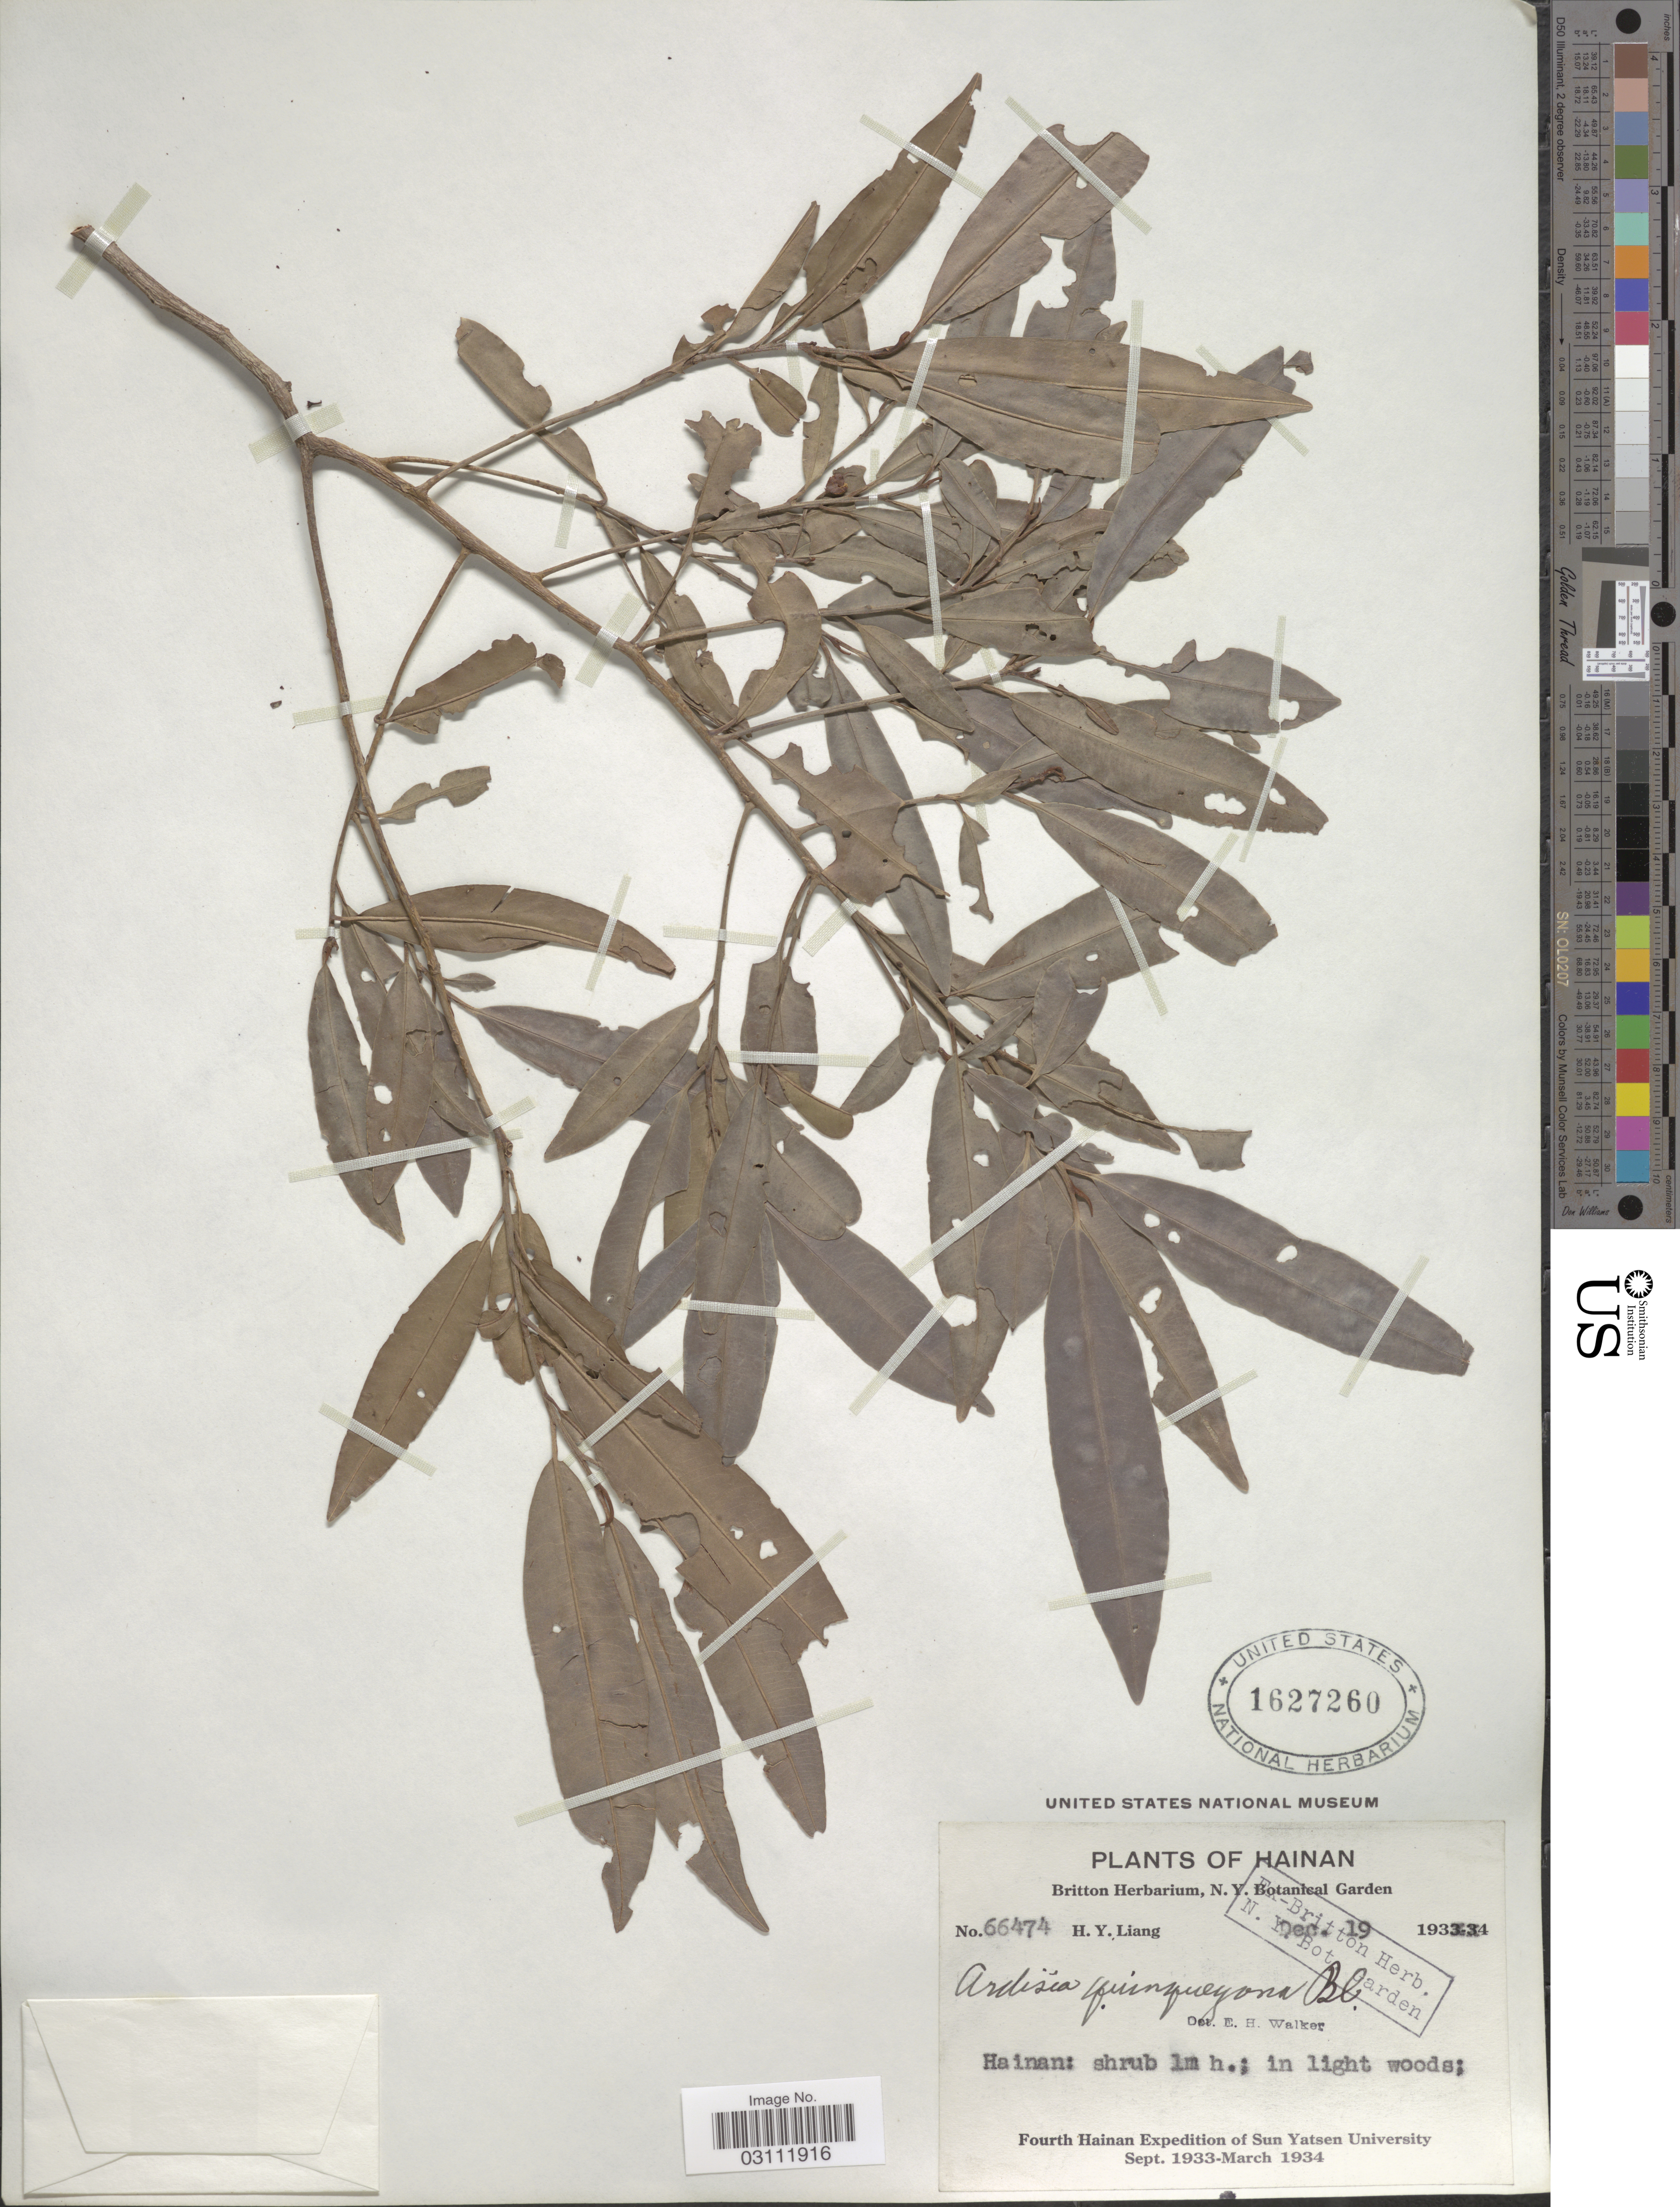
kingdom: Plantae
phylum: Tracheophyta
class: Magnoliopsida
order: Ericales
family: Primulaceae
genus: Ardisia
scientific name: Ardisia quinquegona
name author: Blume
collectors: H. Y. Liang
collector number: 66474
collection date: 1934-12-19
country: China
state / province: Hainan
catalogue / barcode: US 1627260